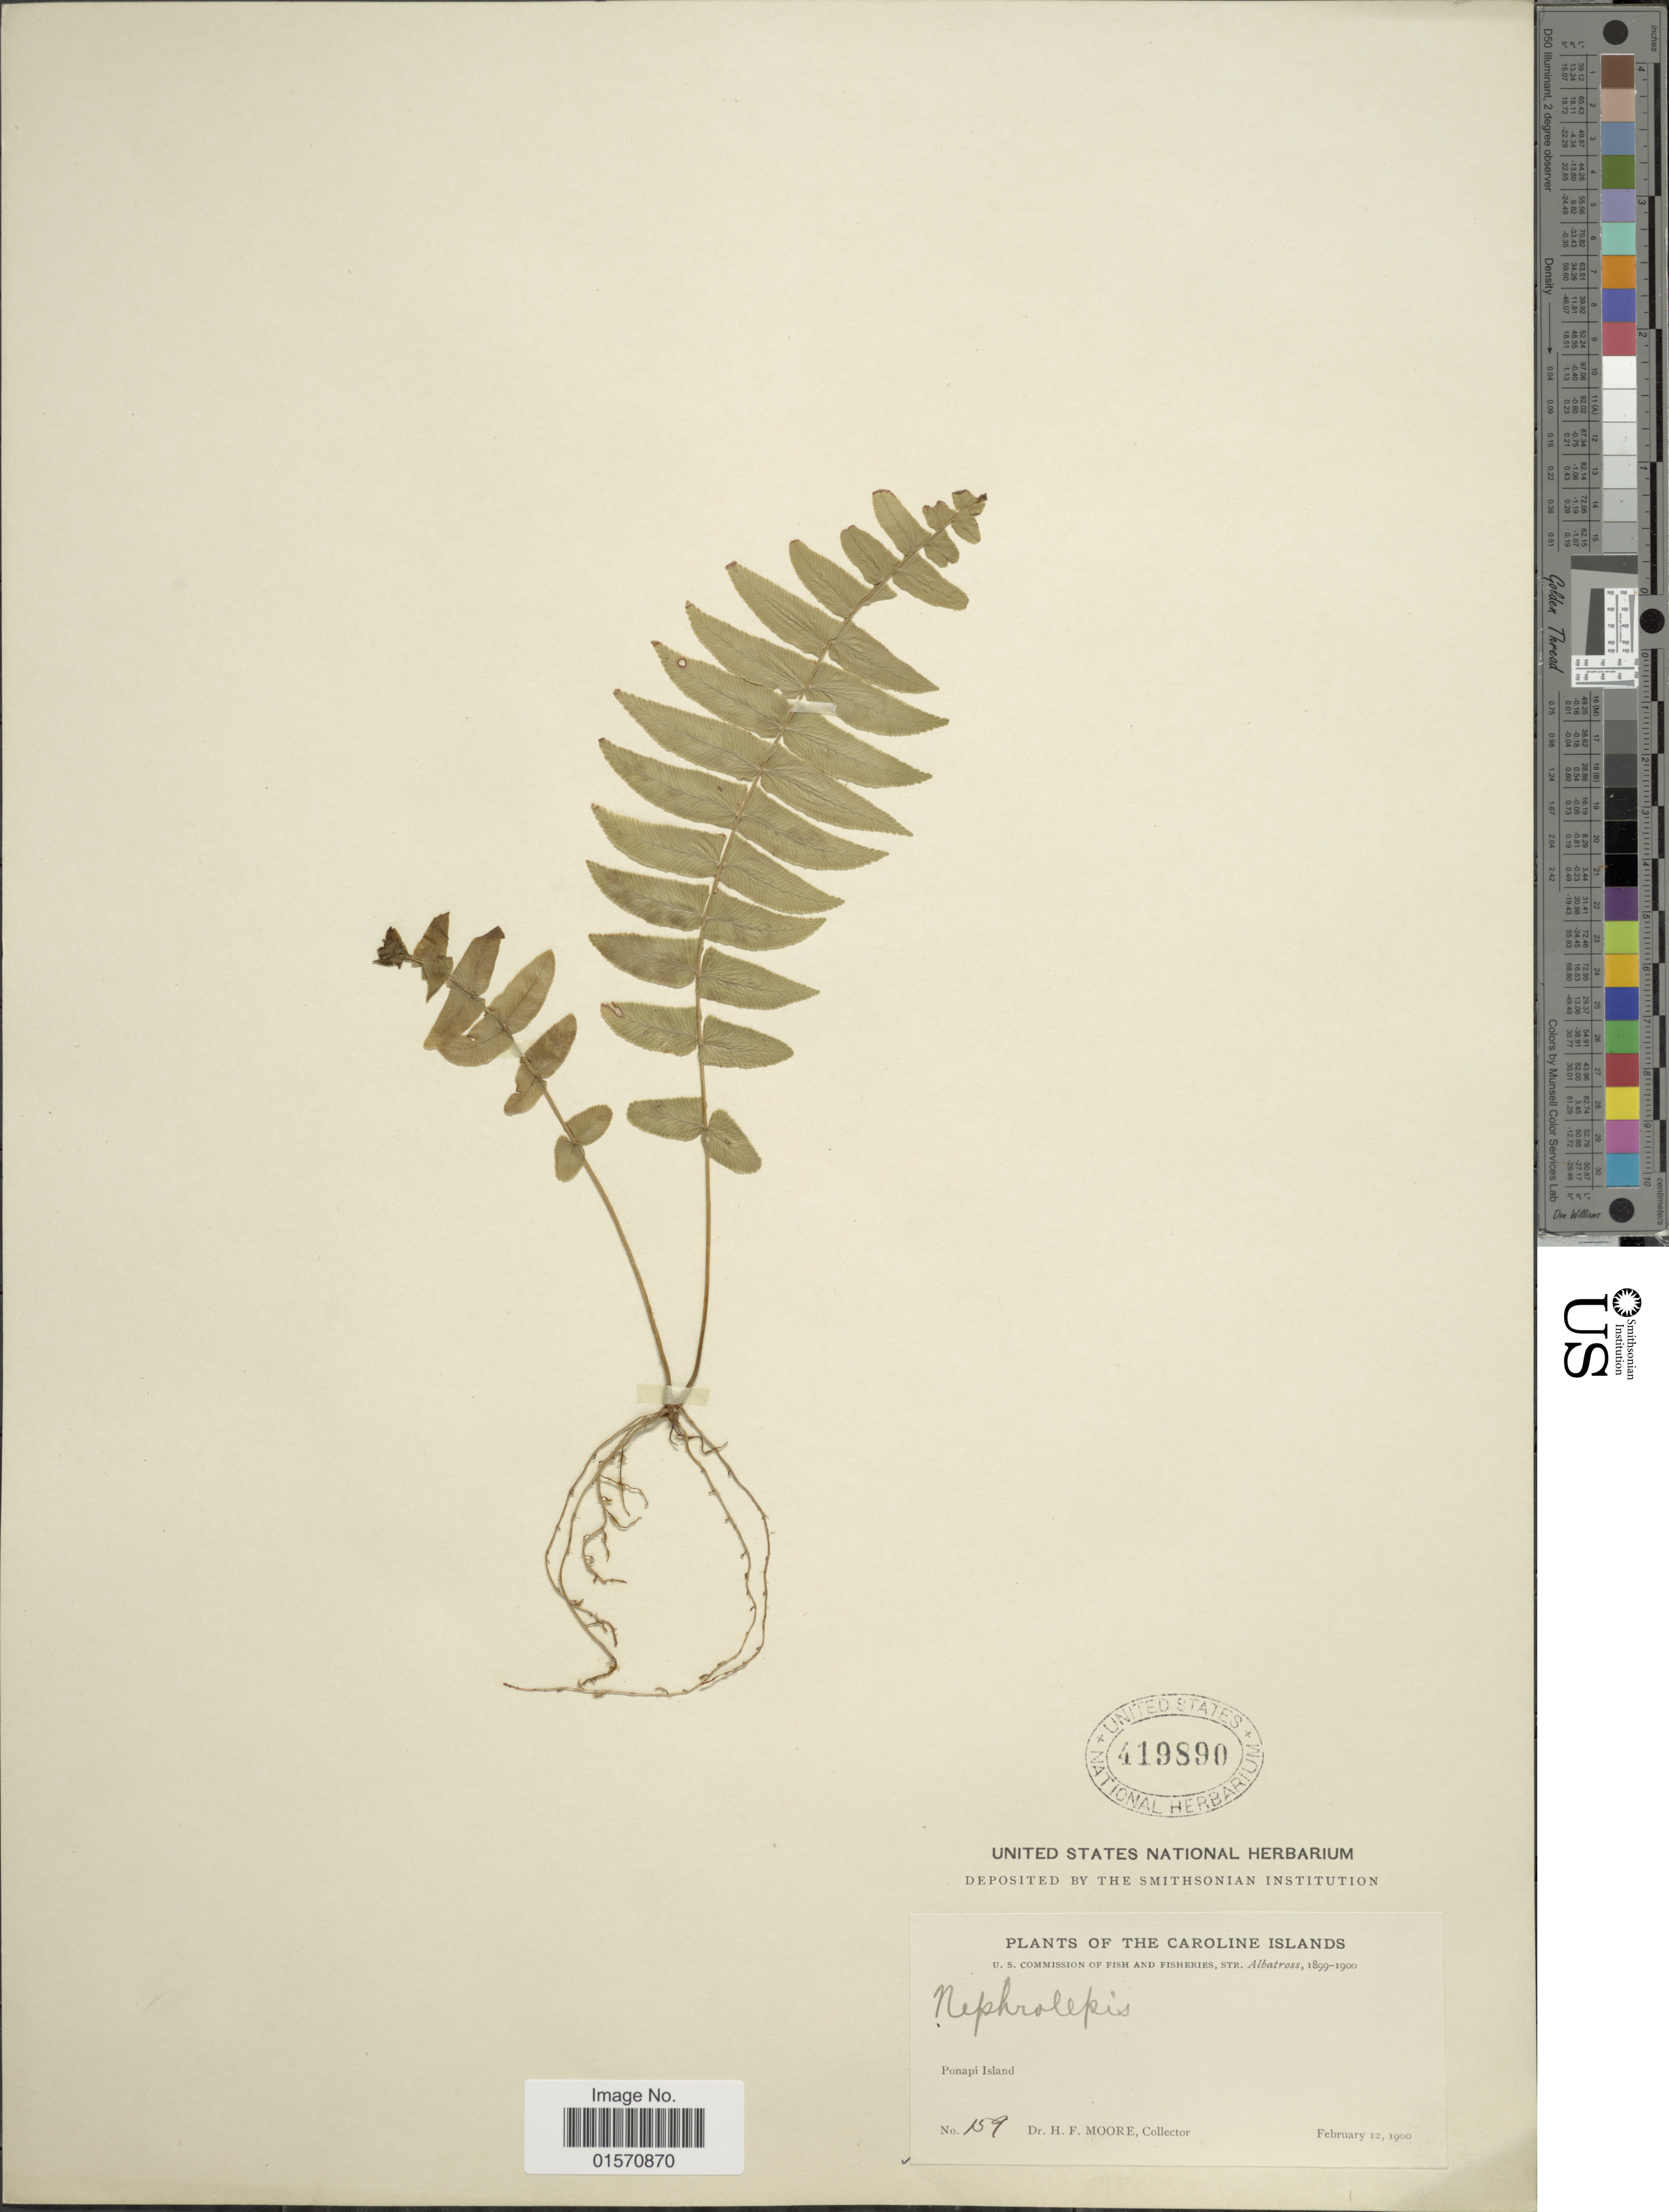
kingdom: Plantae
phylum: Tracheophyta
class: Polypodiopsida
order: Polypodiales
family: Nephrolepidaceae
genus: Nephrolepis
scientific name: Nephrolepis biserrata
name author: (Sw.) Schott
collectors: H. F. Moore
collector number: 159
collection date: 1900-02-12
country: Micronesia, Federated States of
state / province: Pohnpei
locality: Caroline Islands. Ponapi Island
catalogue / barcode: US 419890